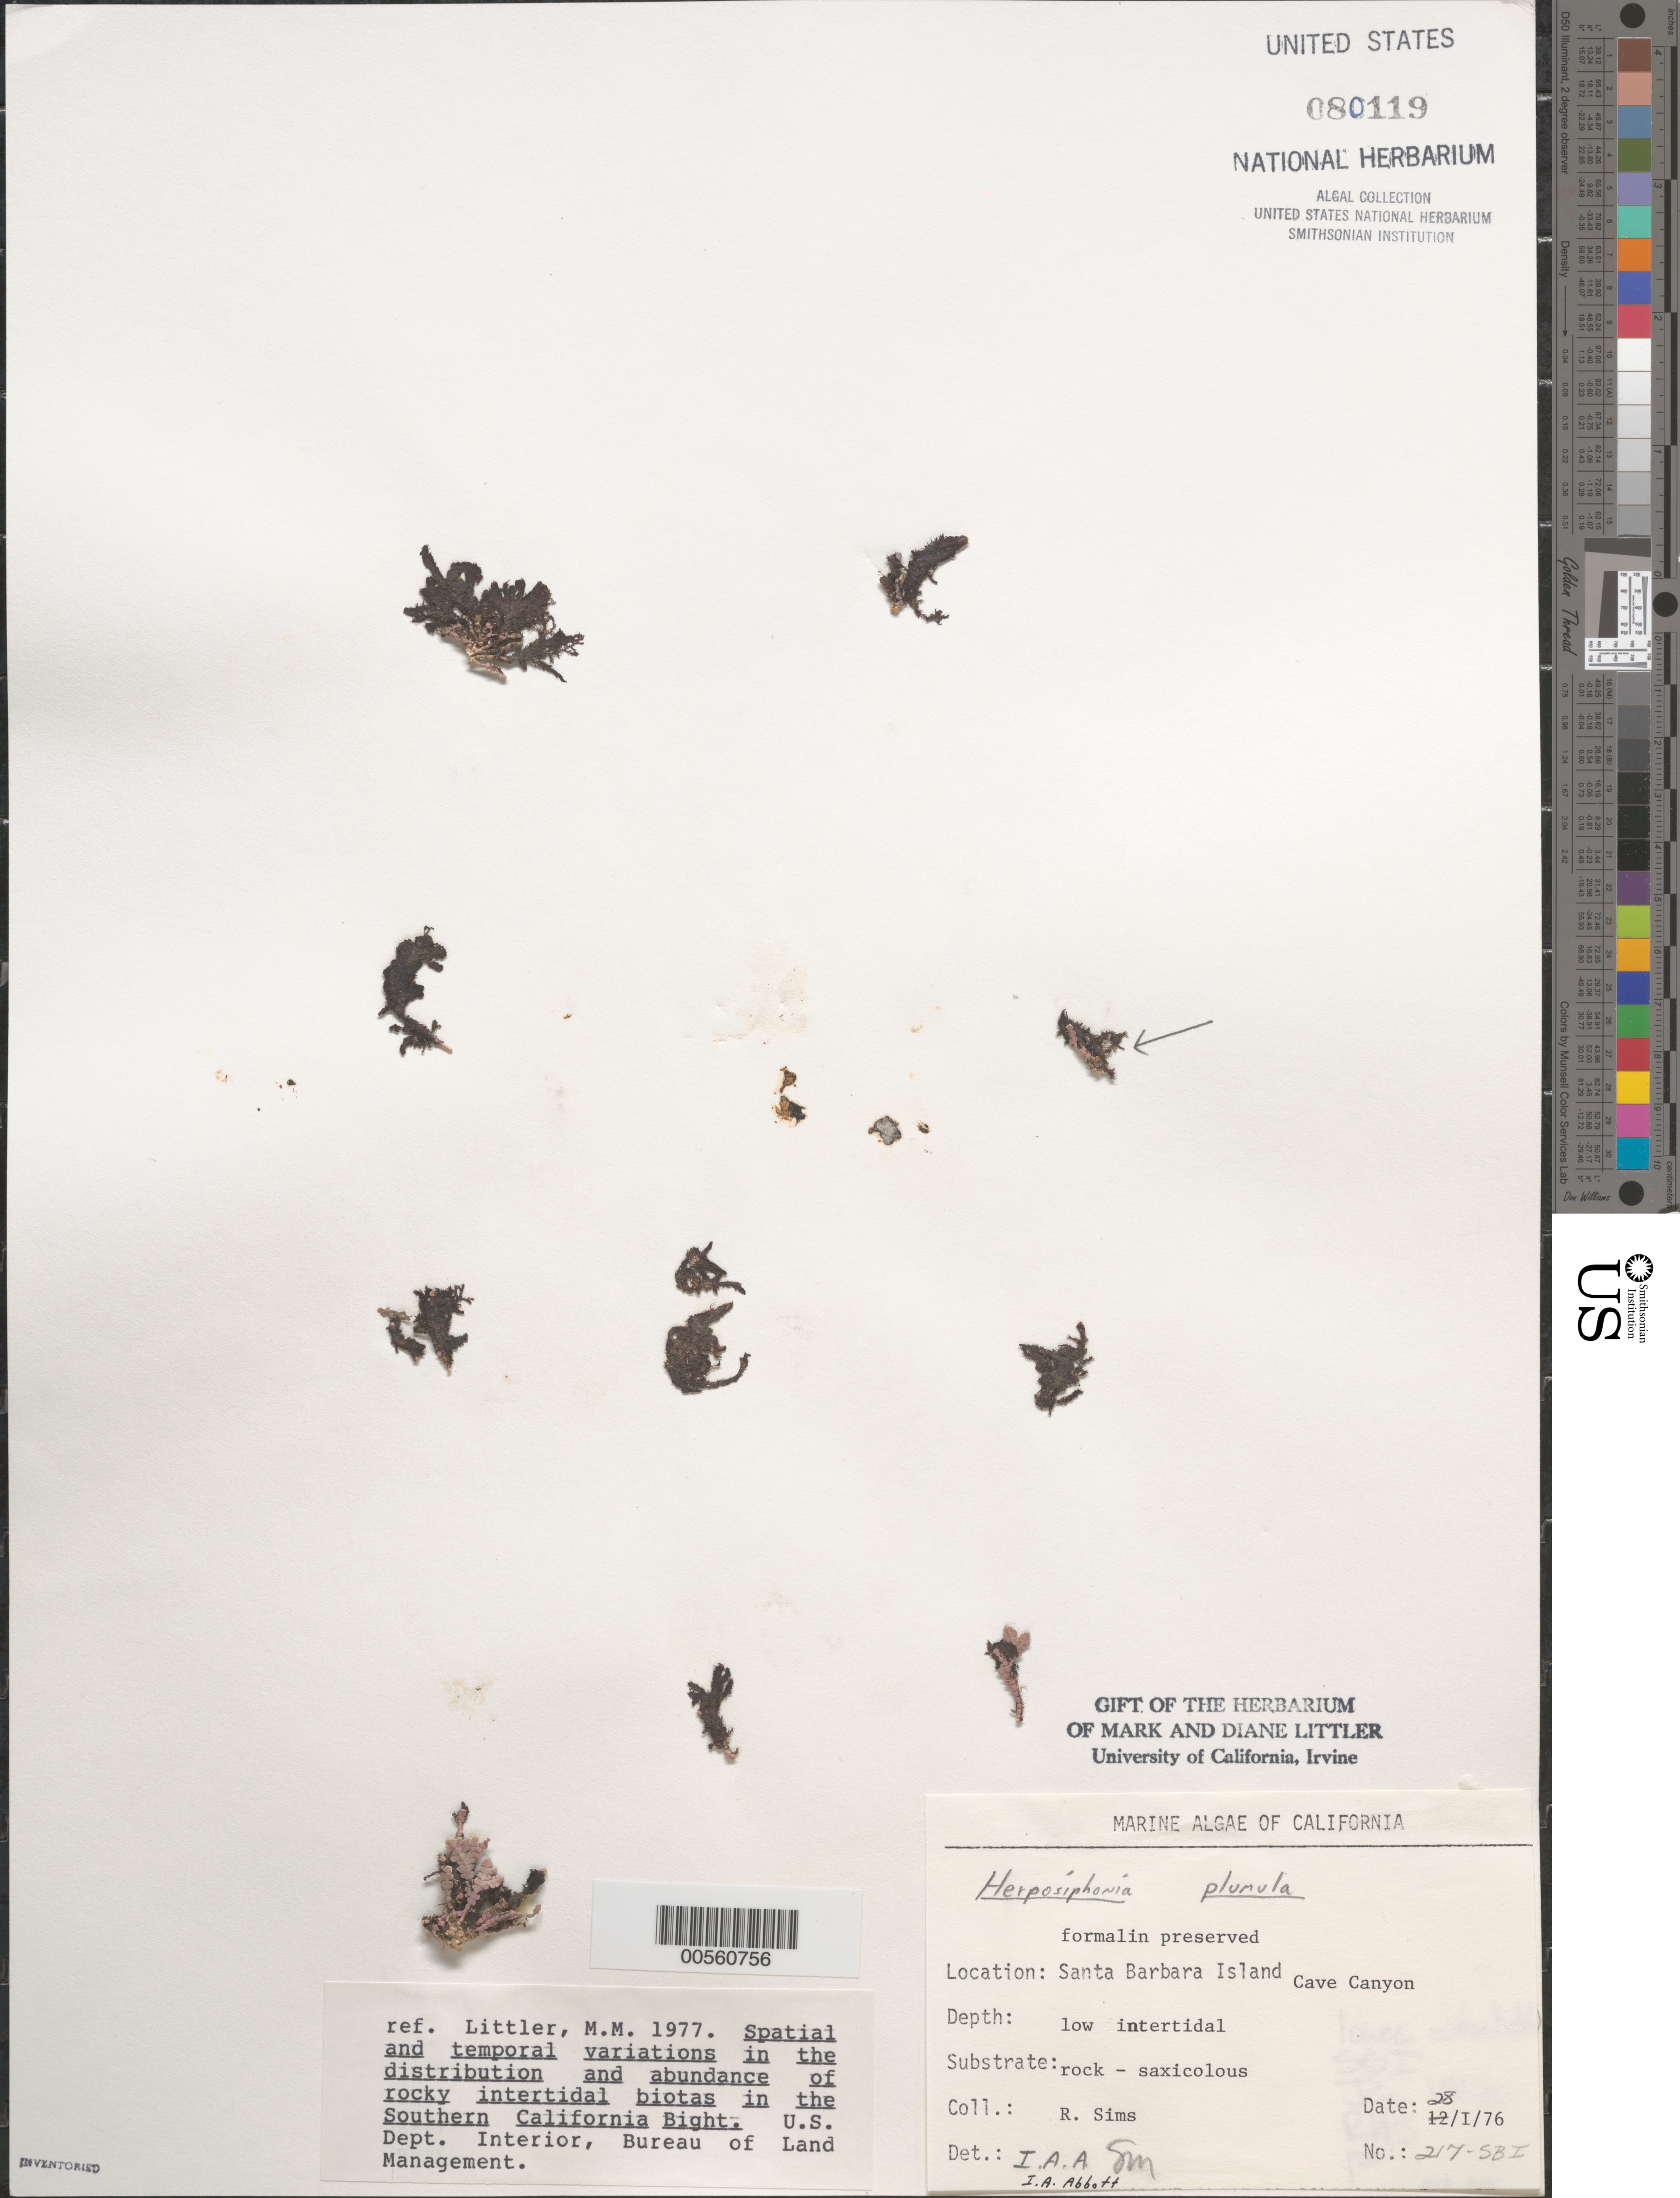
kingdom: Plantae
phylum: Rhodophyta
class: Florideophyceae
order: Ceramiales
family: Rhodomelaceae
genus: Herposiphonia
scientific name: Herposiphonia plumula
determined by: Abbott, I. A.; Murray, S. N.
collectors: R. H. Sims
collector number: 217-SBI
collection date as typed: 28 Jan 1976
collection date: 1976-01-28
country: United States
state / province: California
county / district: Santa Barbara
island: Santa Barbara Island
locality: Cave Canyon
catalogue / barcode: US 80119